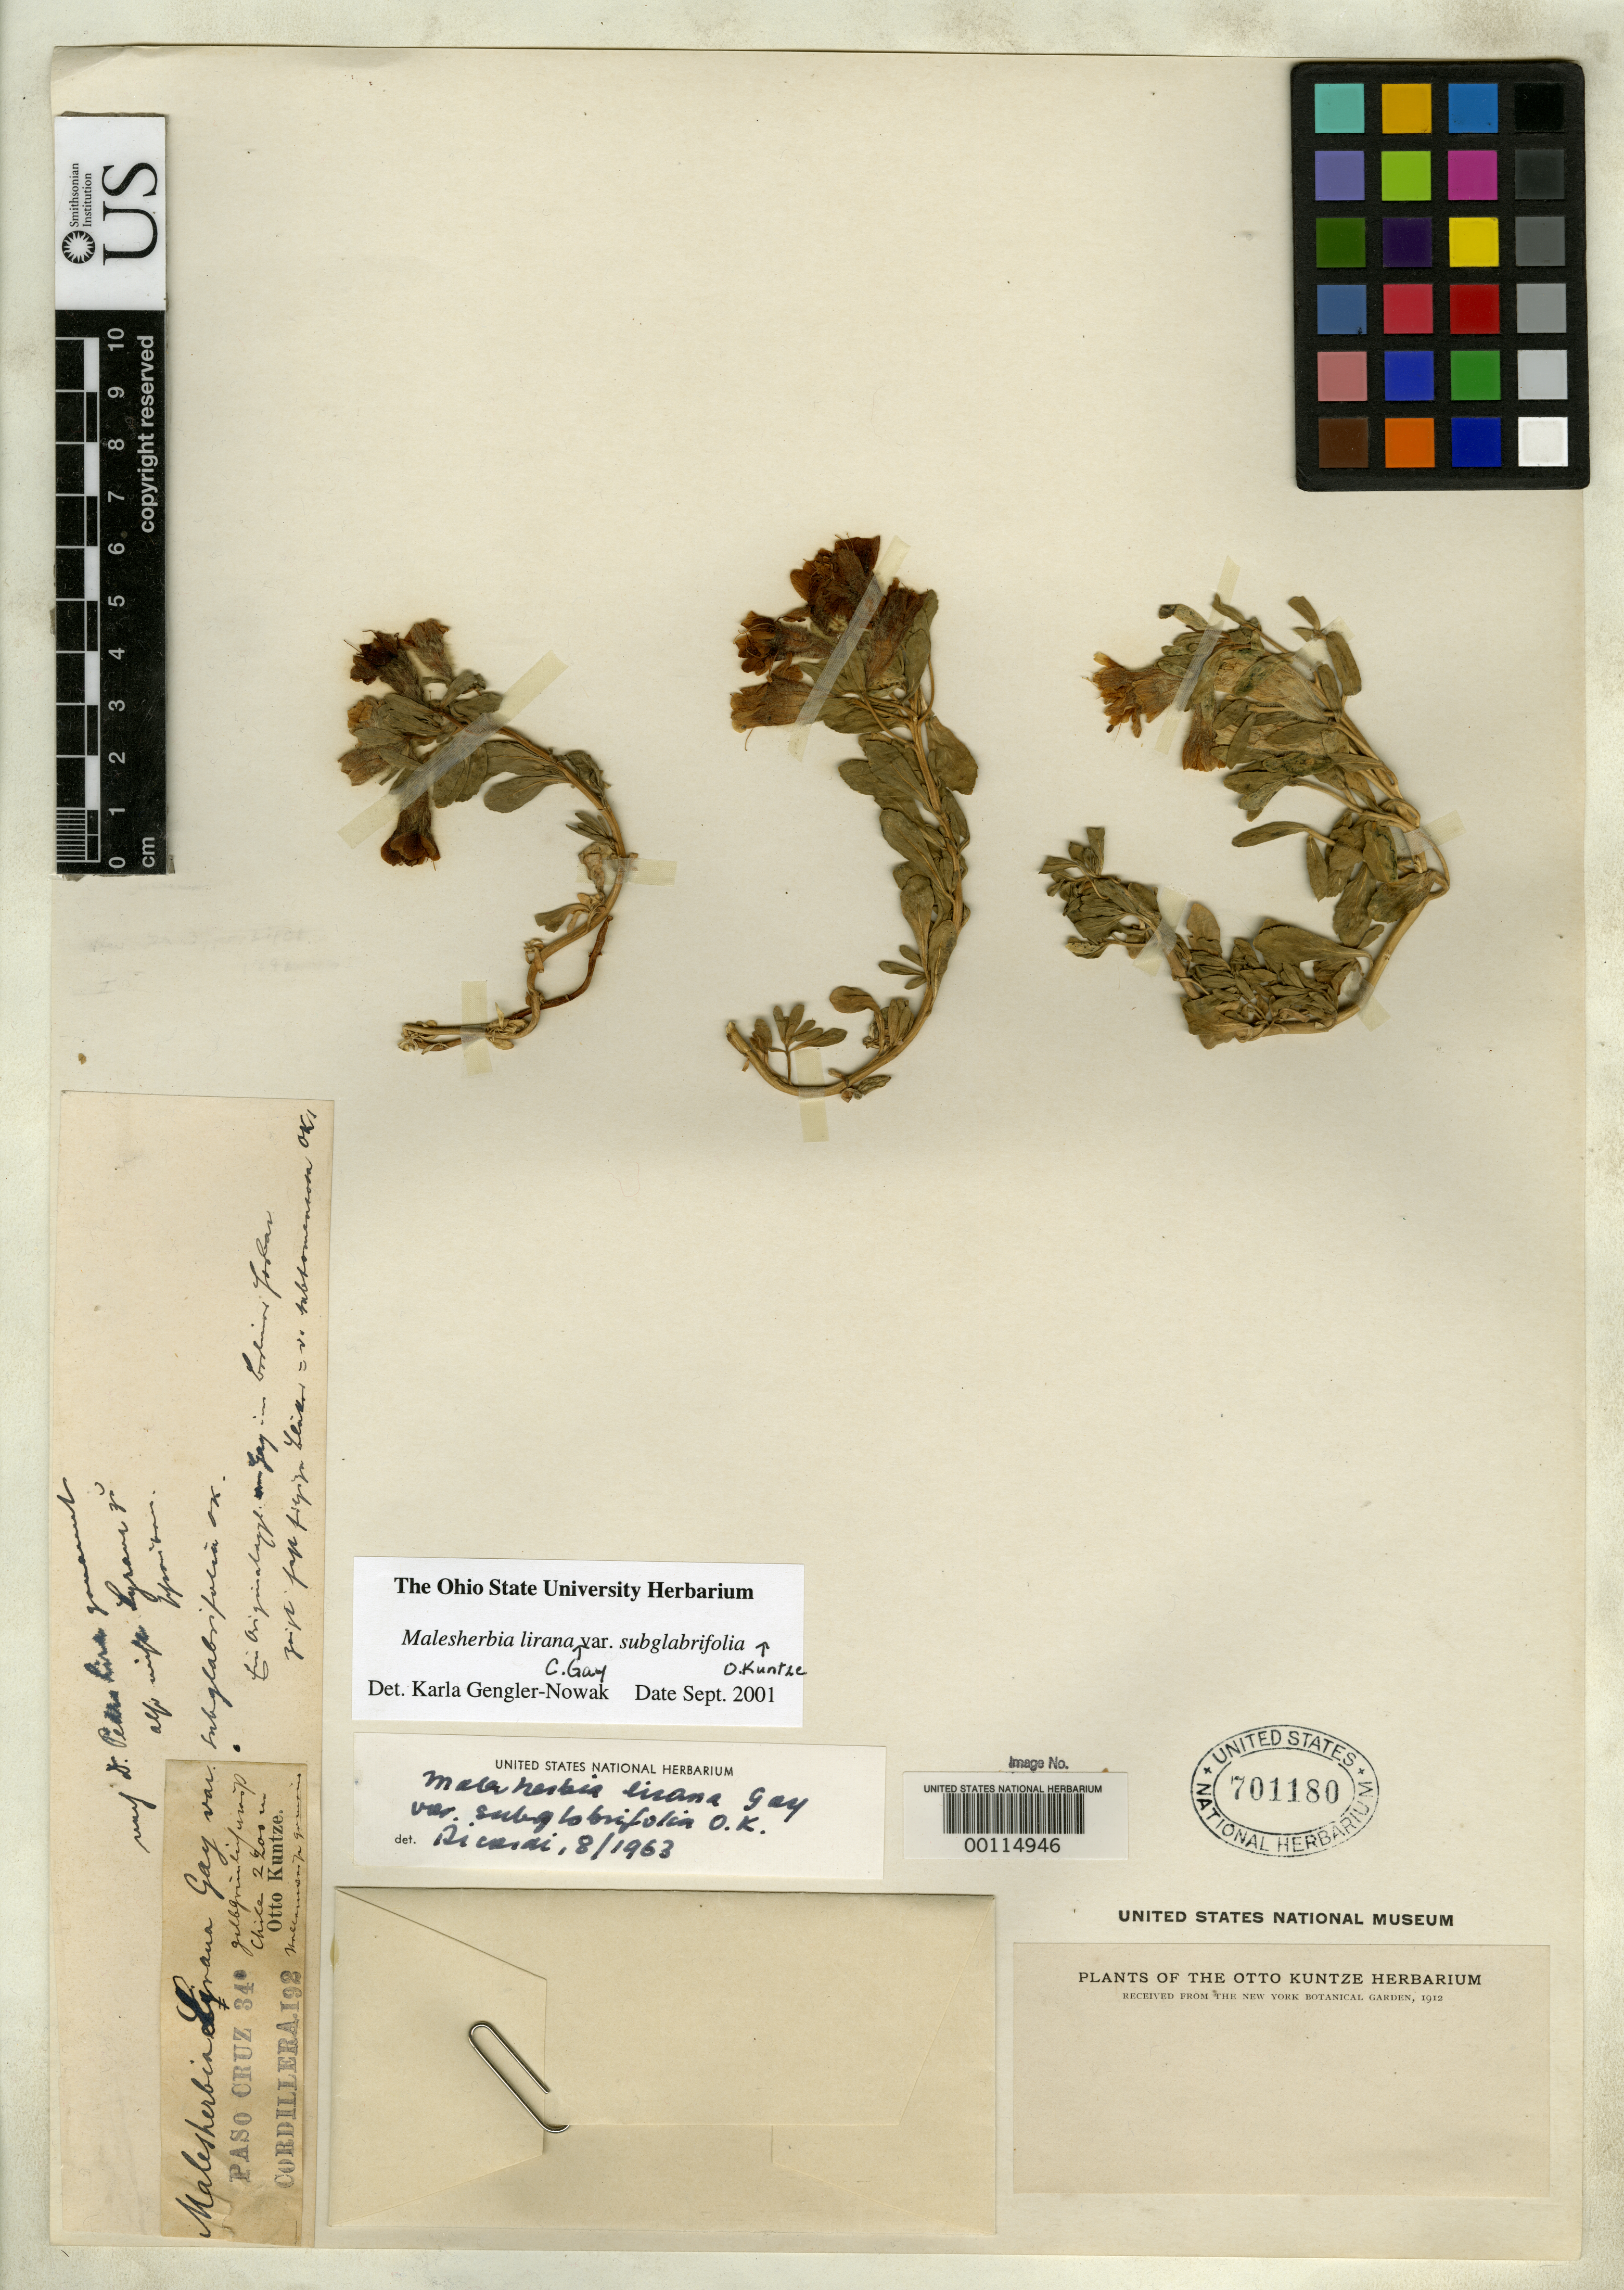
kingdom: Plantae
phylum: Tracheophyta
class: Magnoliopsida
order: Malpighiales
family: Malesherbiaceae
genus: Malesherbia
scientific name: Malesherbia lirana var. subglabrifolia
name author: Kuntze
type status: Isotype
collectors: C.E.O. Kuntze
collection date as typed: Jan 1892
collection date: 1892-01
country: Chile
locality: Paso Cruz.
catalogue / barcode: US 701180